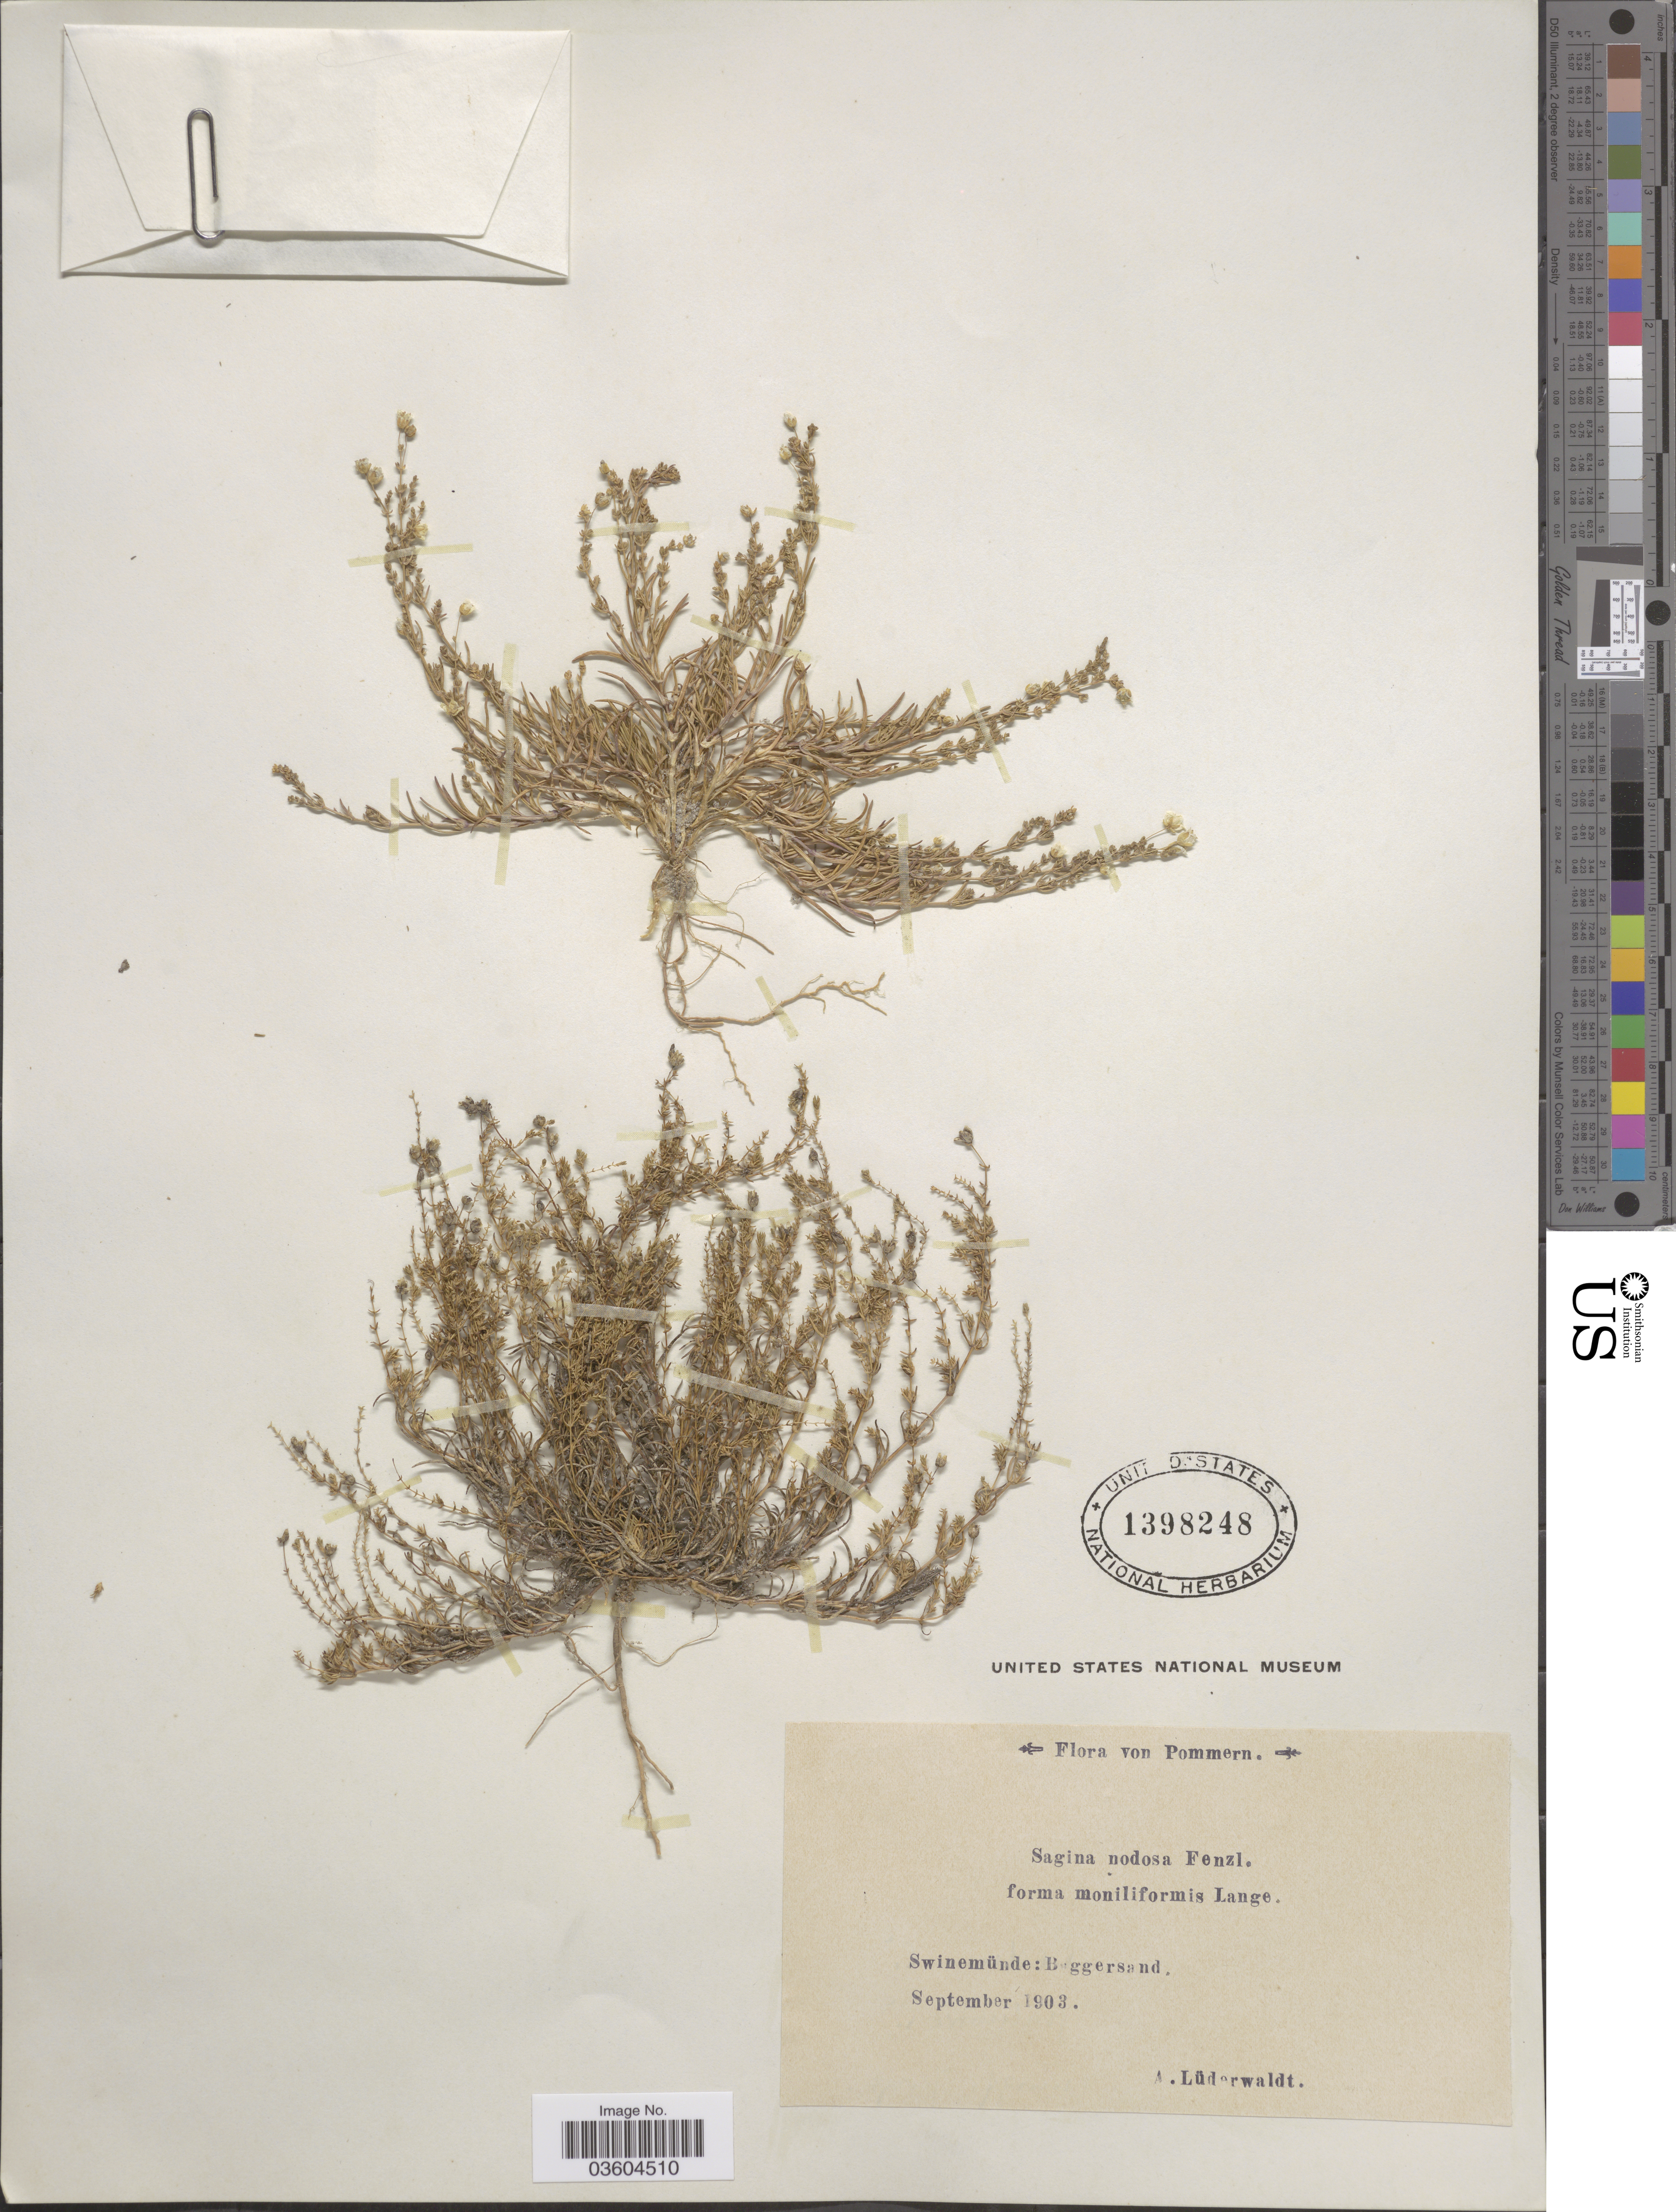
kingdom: Plantae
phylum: Tracheophyta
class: Magnoliopsida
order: Caryophyllales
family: Caryophyllaceae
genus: Sagina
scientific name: Sagina nodosa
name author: (L.) Fenzl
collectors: A. Lüderwaldt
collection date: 1903-09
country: Germany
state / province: Mecklenburg-Vorpommern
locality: Pommern. Swinemünde: Baggersand.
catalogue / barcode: US 1398248